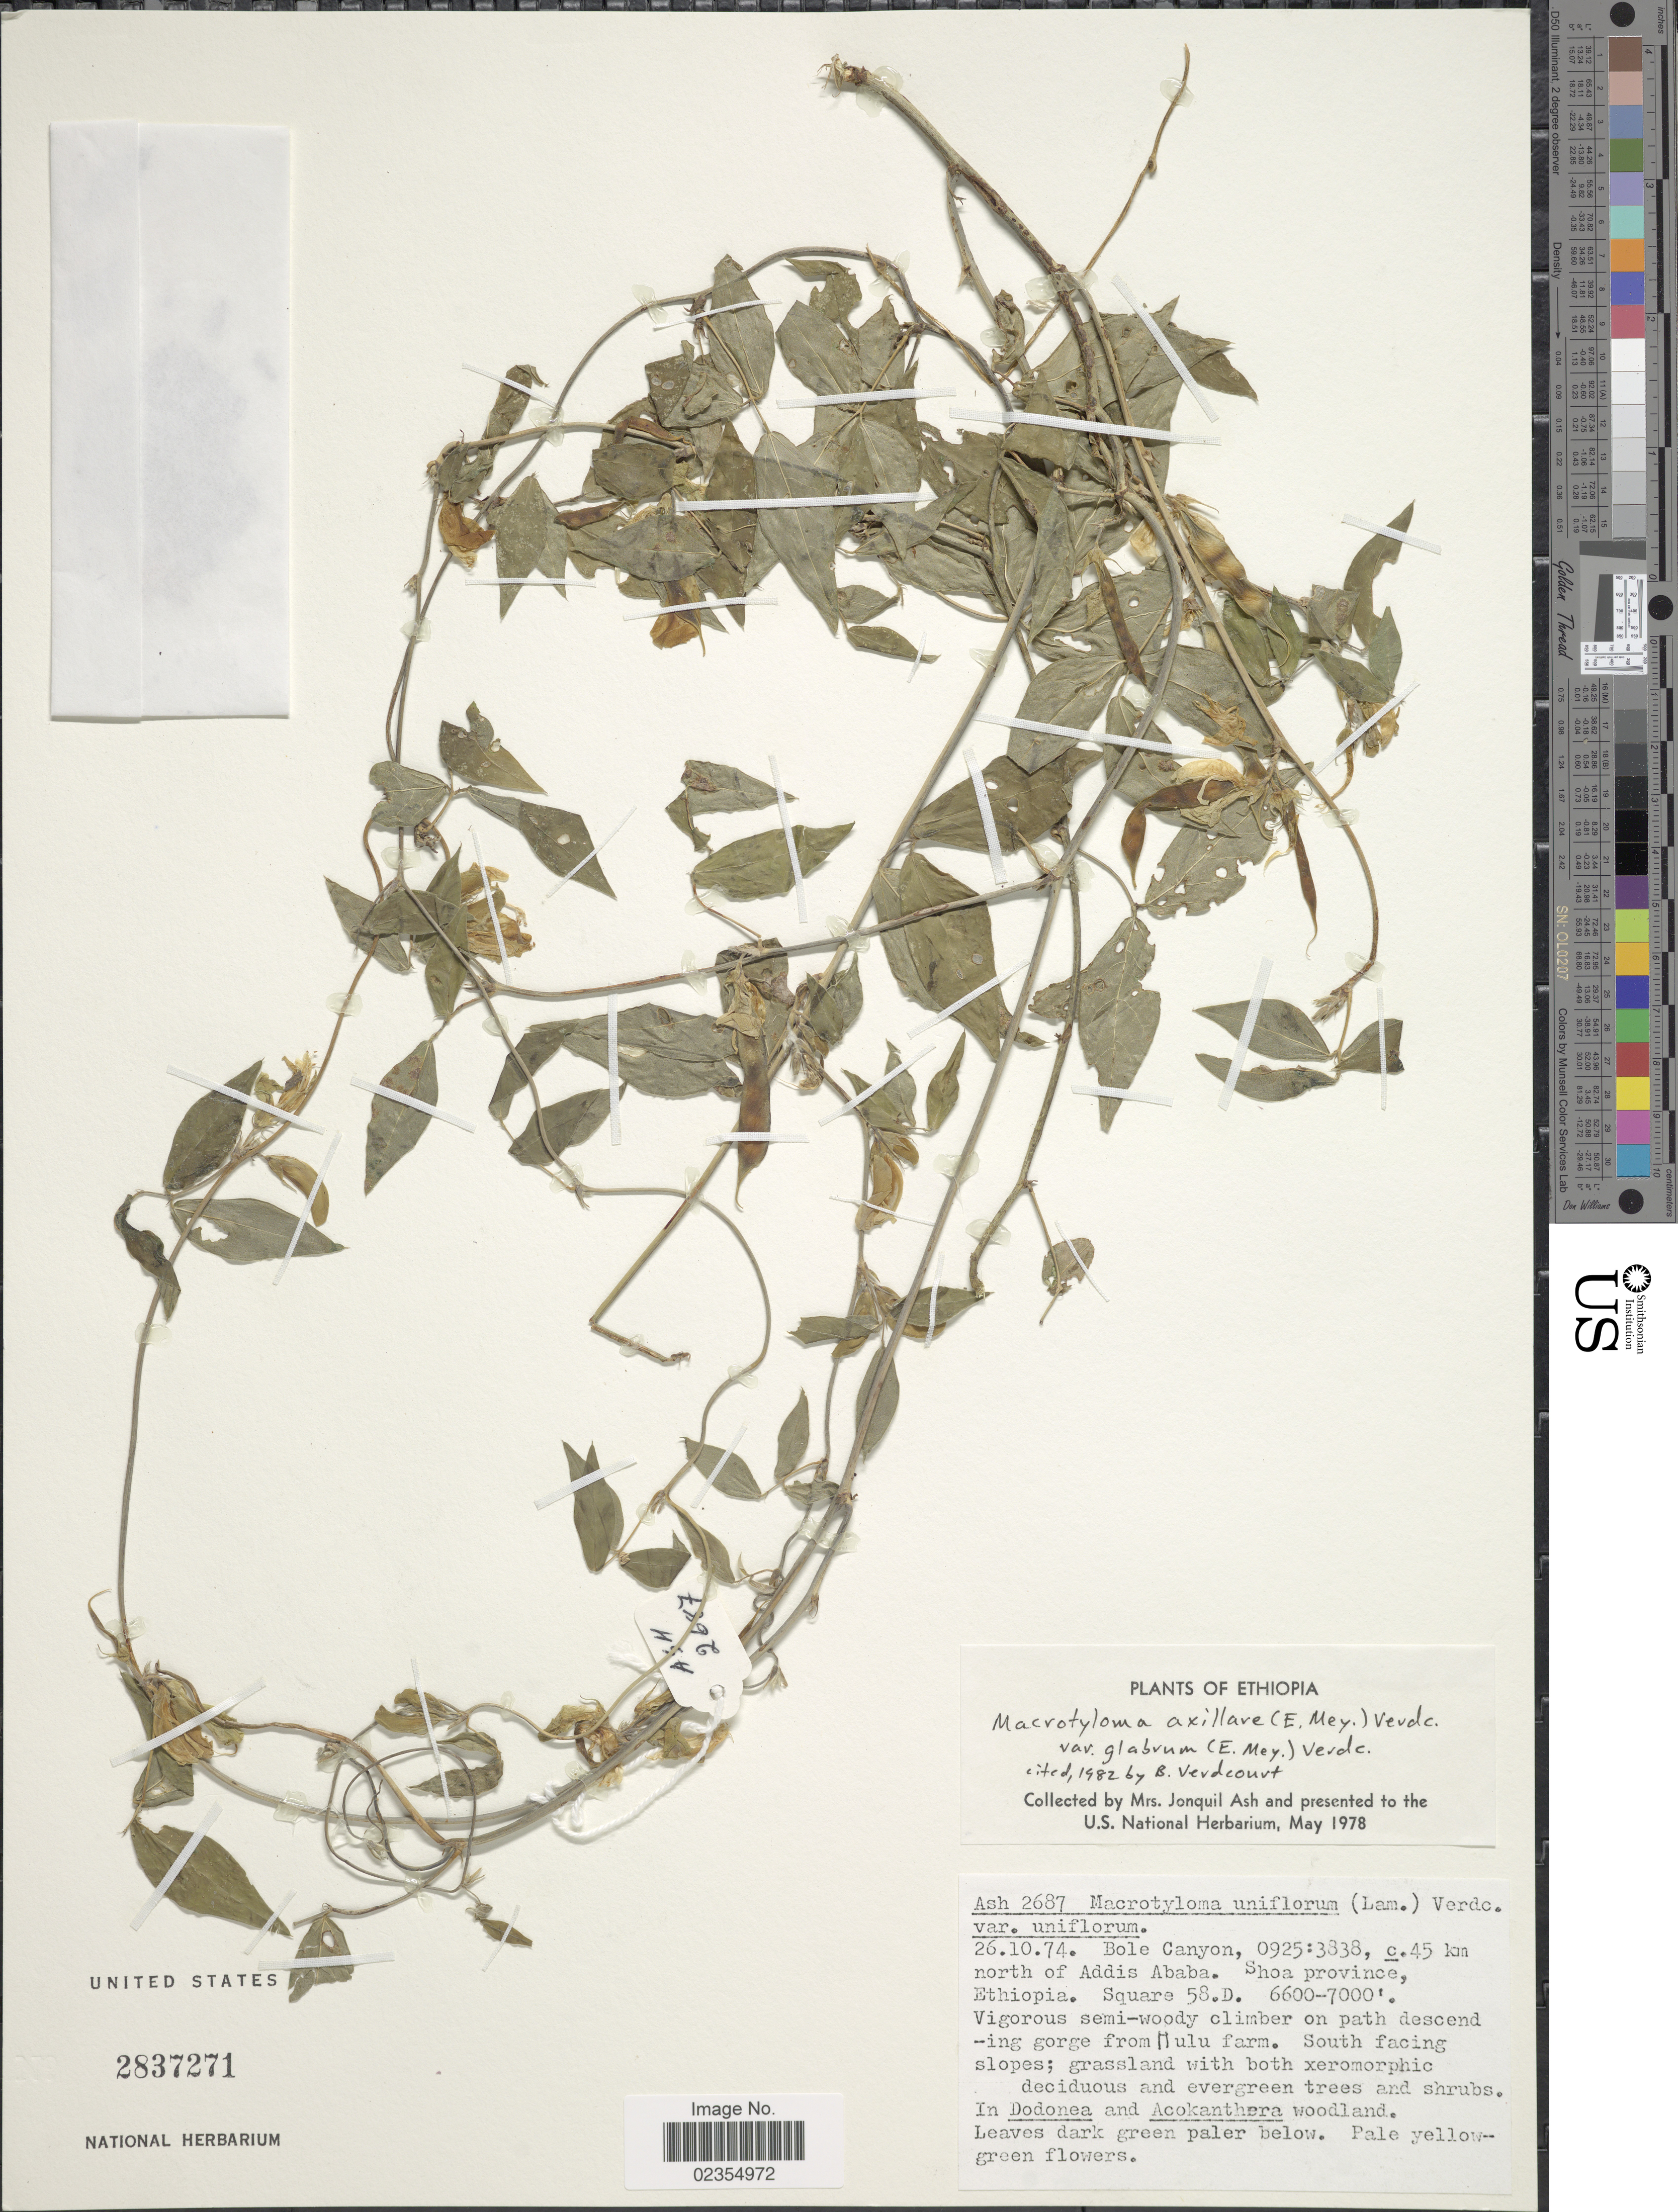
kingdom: Plantae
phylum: Tracheophyta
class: Magnoliopsida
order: Fabales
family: Fabaceae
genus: Macrotyloma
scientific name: Macrotyloma axillare var. glabrum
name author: (E. Mey.) Verdc.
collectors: J. Ash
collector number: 2687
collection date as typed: Transcribed d/m/y: 26/10/74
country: Ethiopia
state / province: Addis Ababa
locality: C. 45 km north of Addis Ababa. Shoa province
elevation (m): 2012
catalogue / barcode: US 2837271